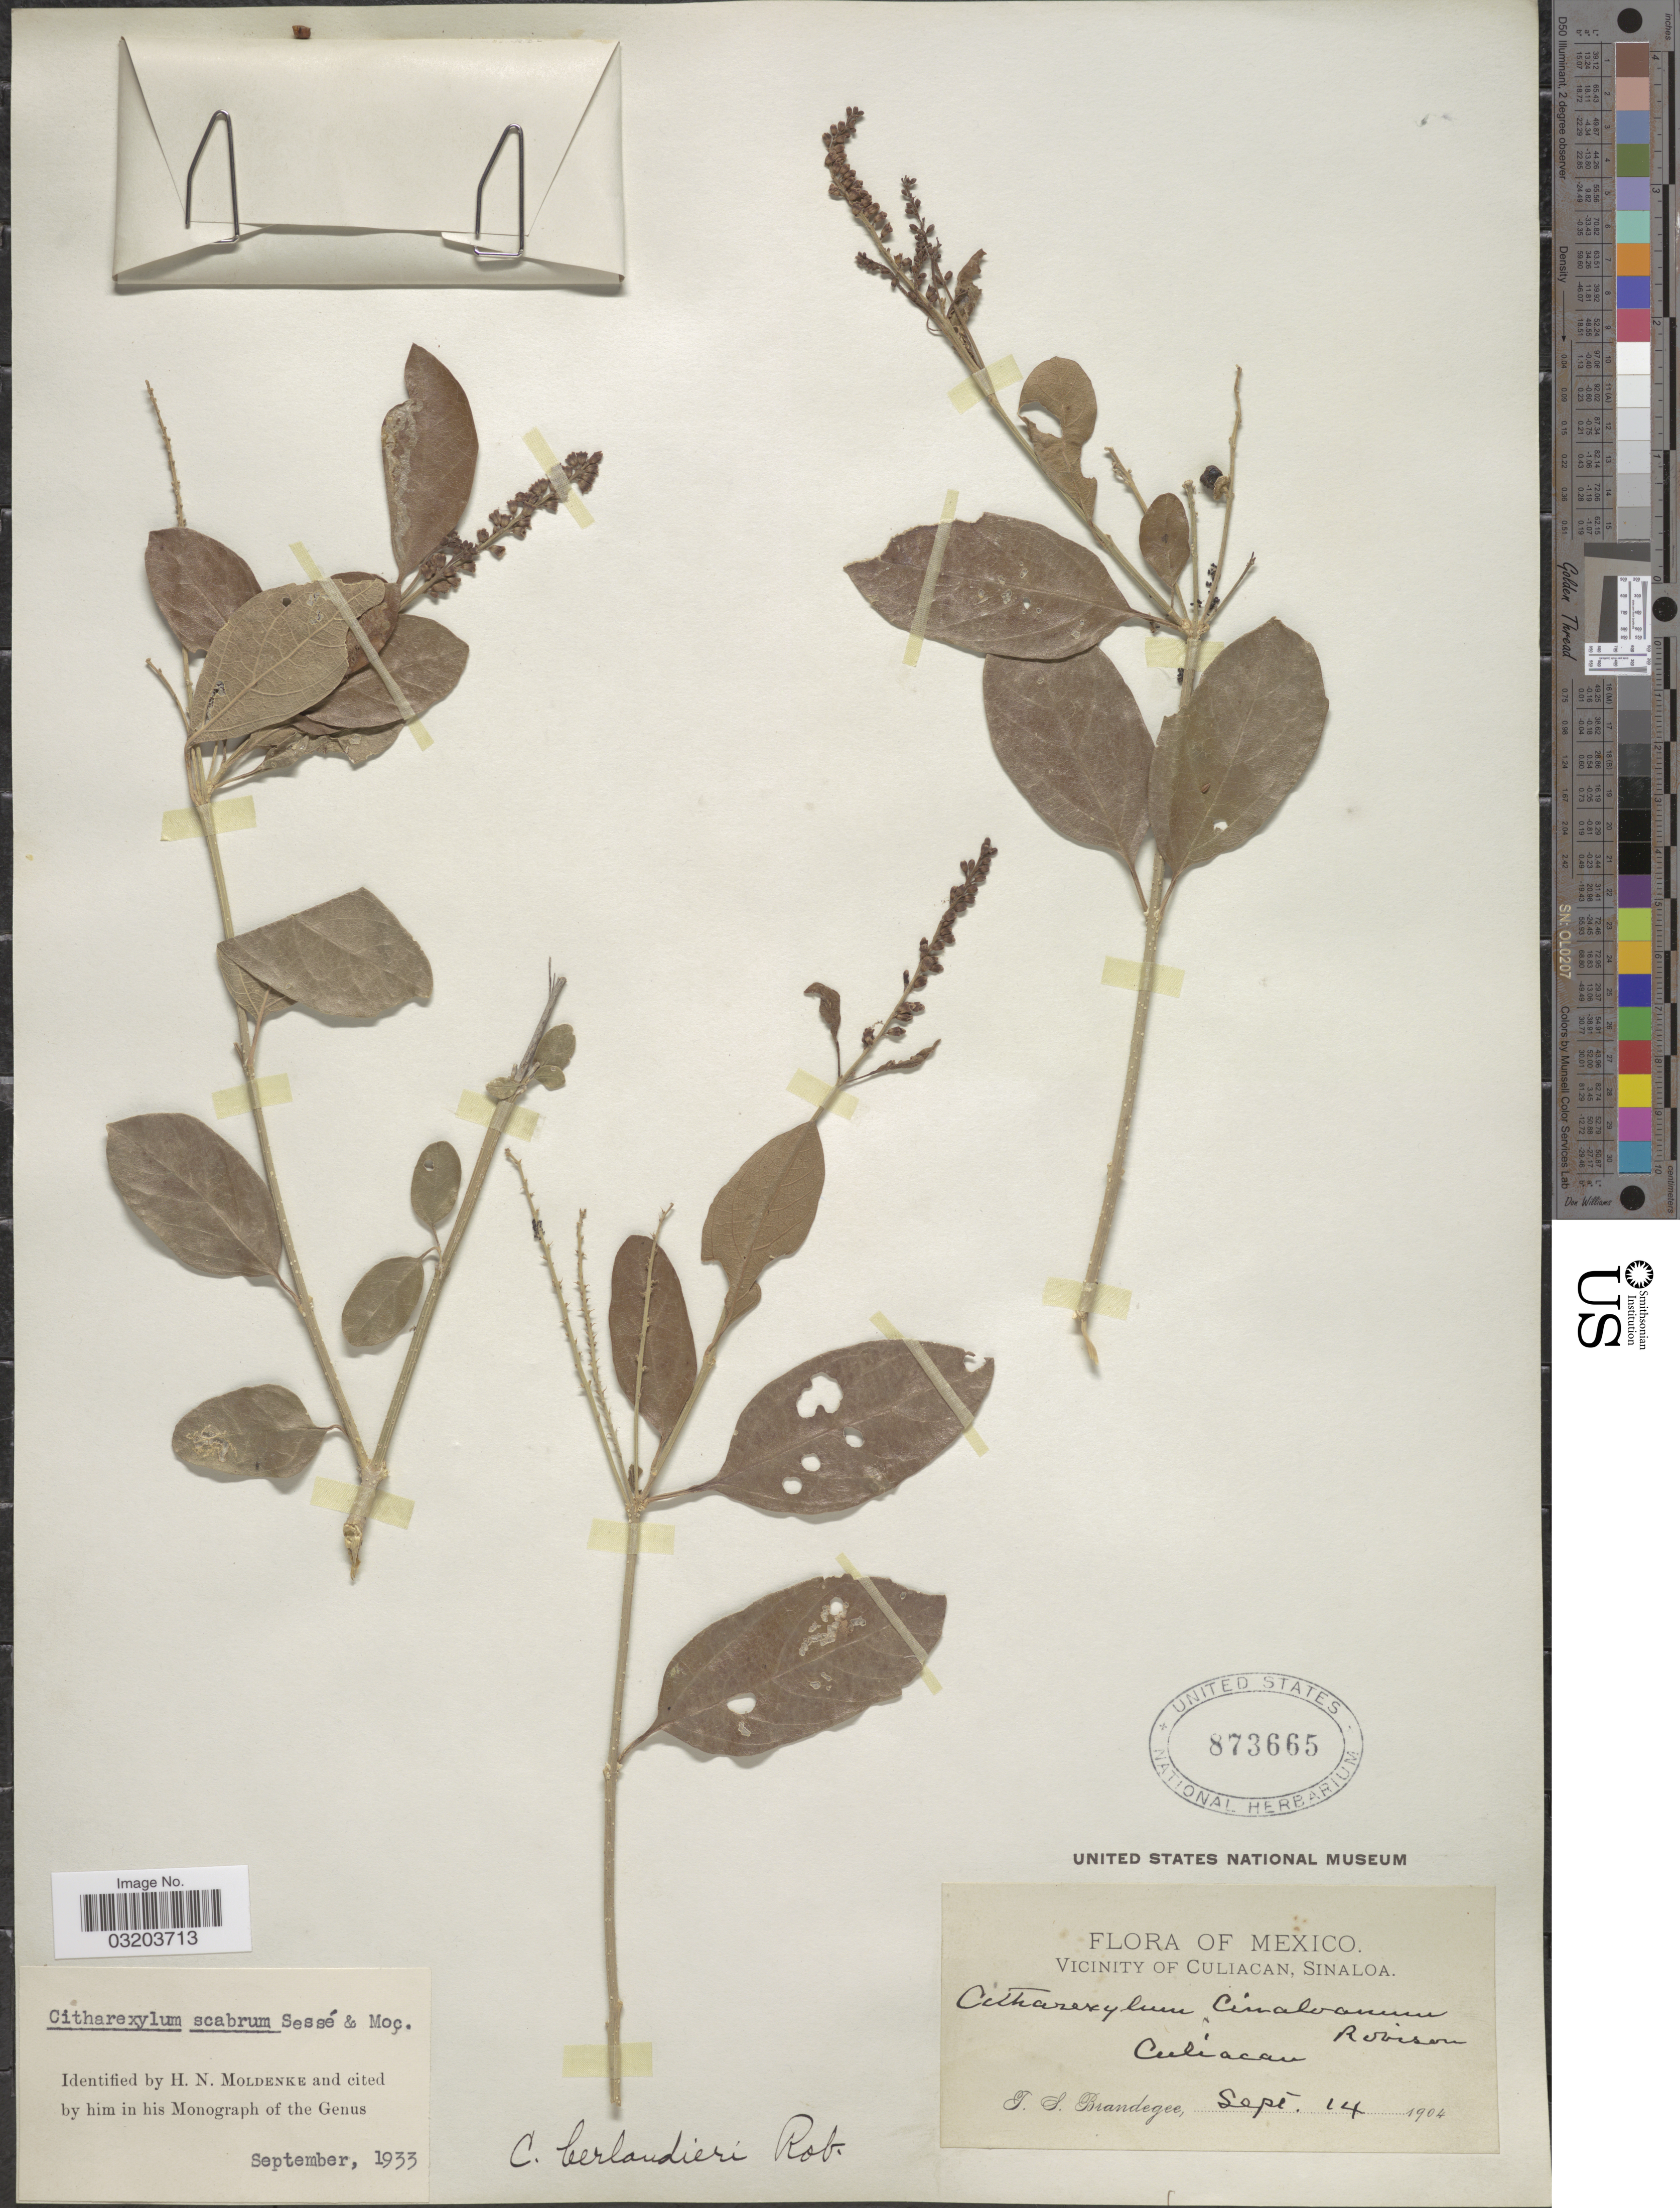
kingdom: Plantae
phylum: Tracheophyta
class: Magnoliopsida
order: Lamiales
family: Verbenaceae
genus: Citharexylum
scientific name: Citharexylum scabrum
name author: Moc. ex Sessé & D. Don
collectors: T. S. Brandegee (herbarium)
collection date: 1904-09-14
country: Mexico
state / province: Sinaloa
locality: Vicinity of Culiacan. Culiacan.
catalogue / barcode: US 873665